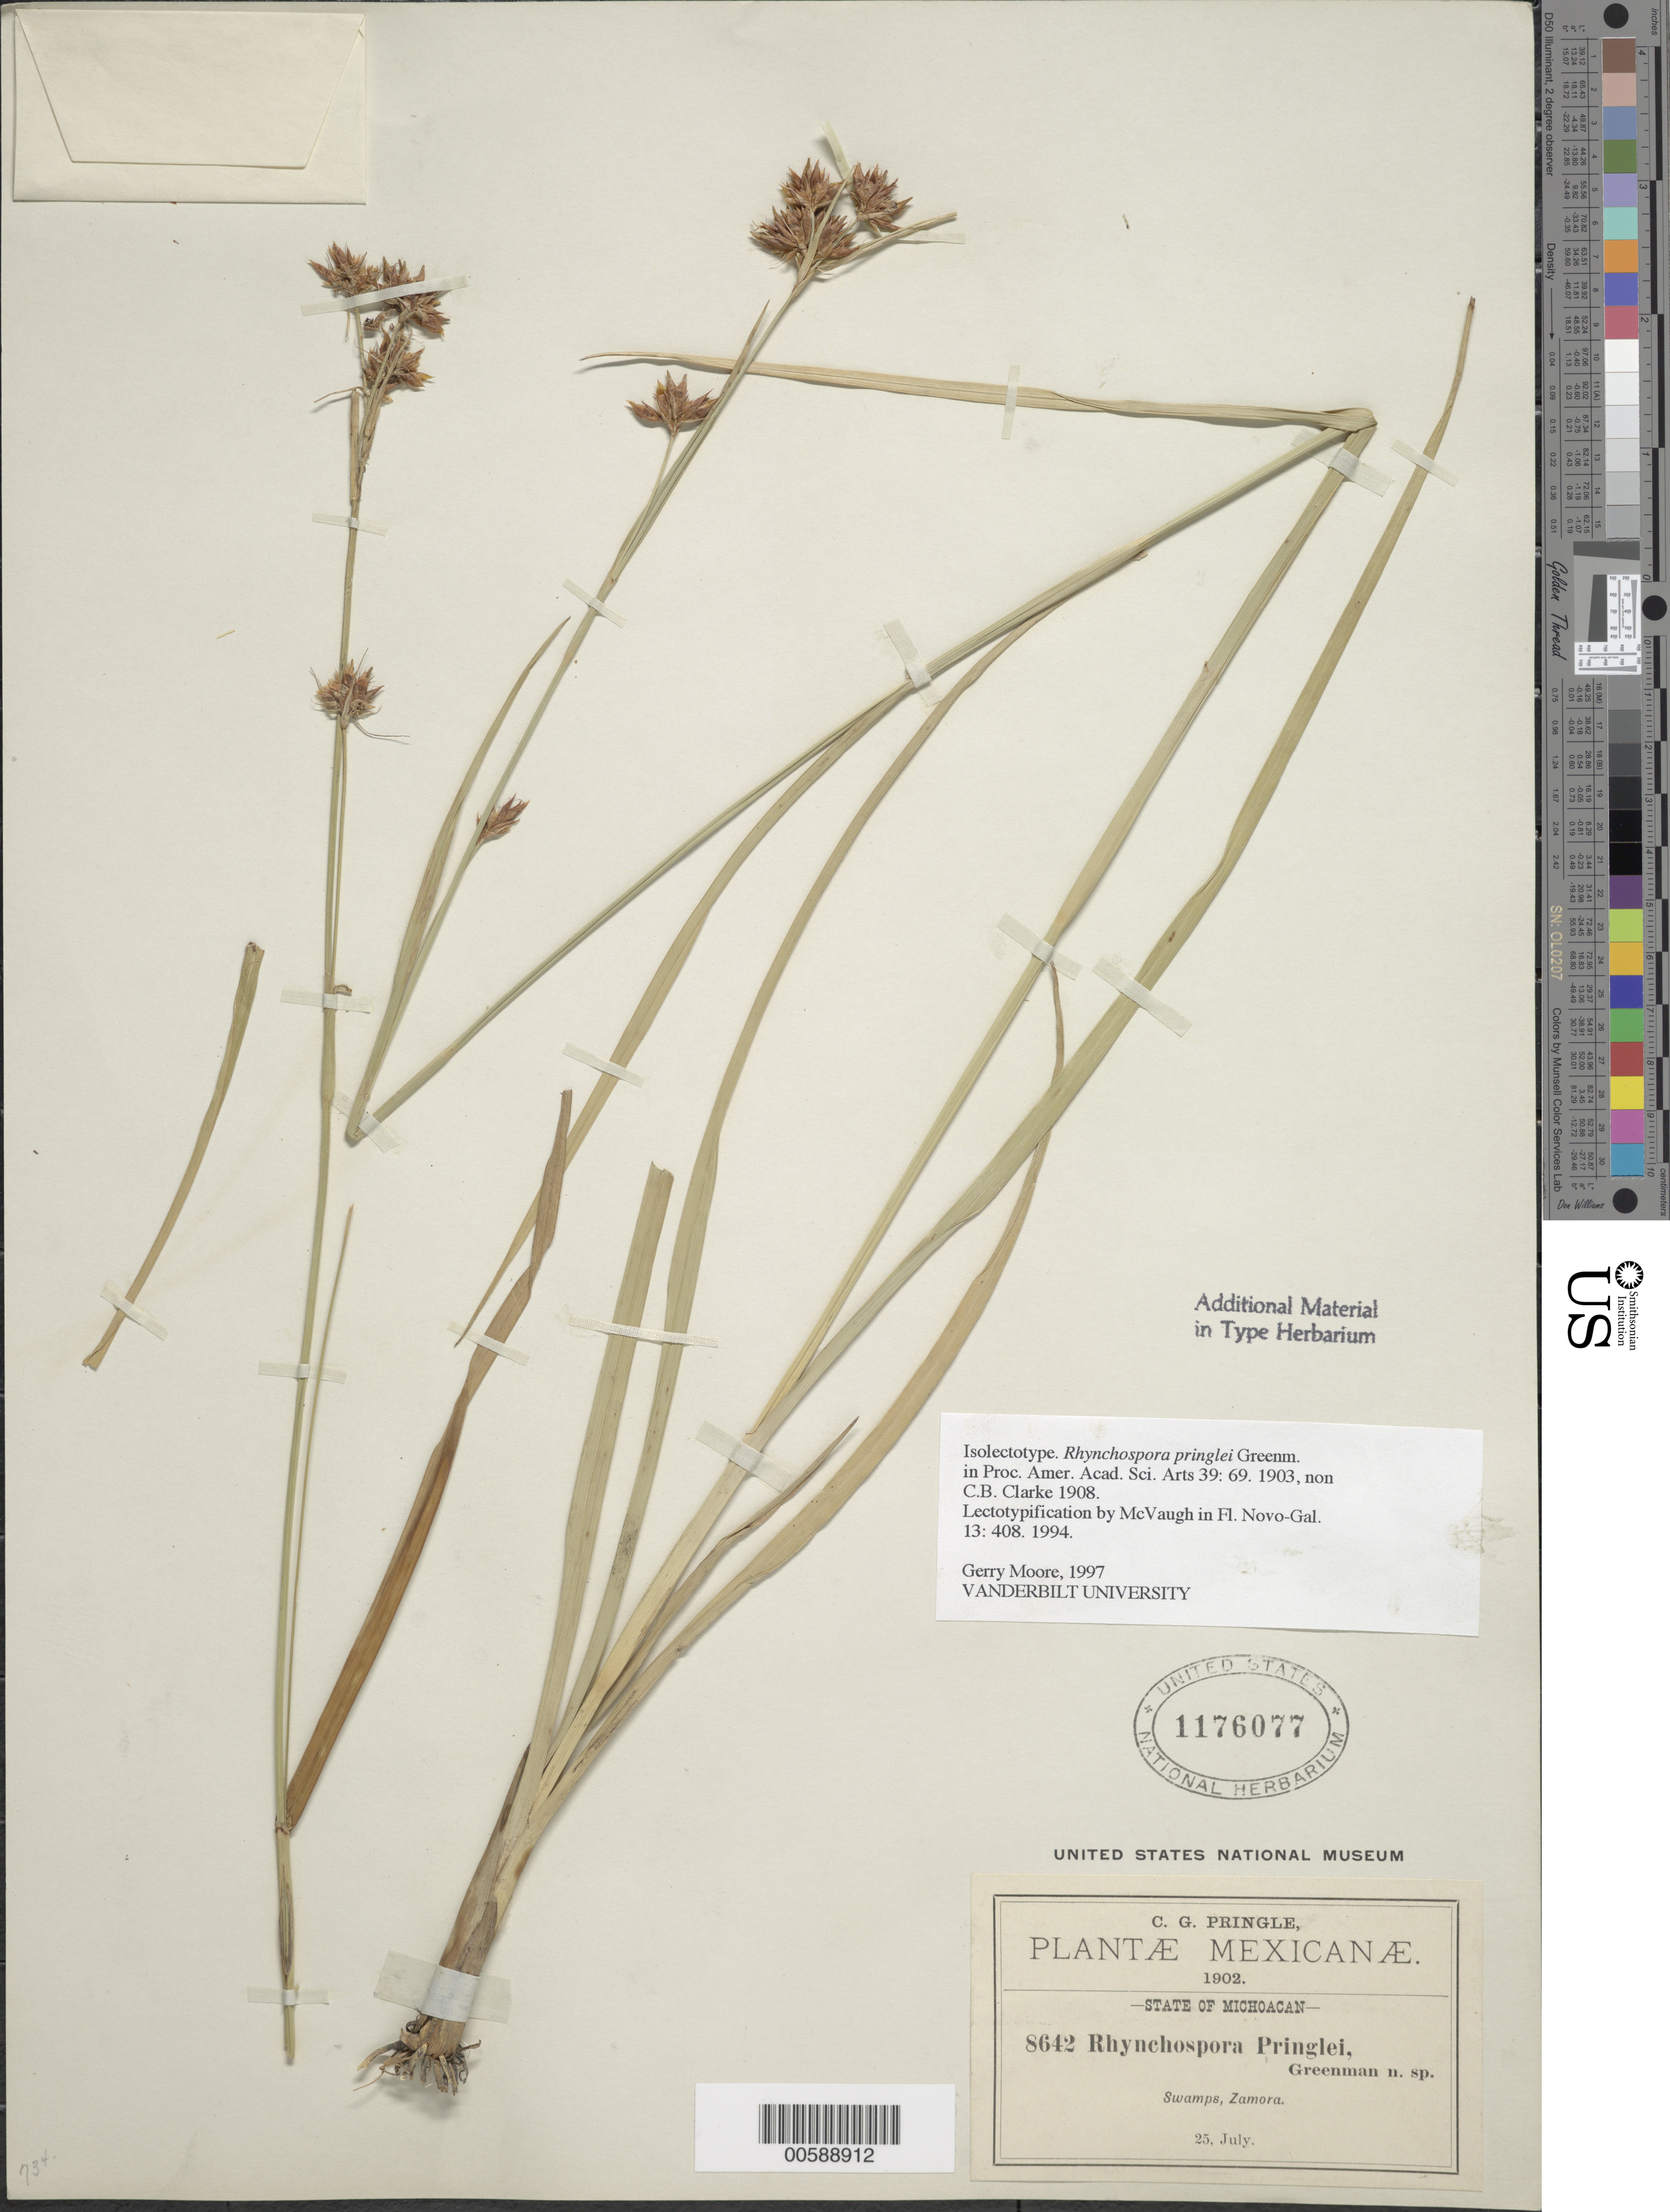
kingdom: Plantae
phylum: Tracheophyta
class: Liliopsida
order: Poales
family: Cyperaceae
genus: Rhynchospora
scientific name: Rhynchospora pringlei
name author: Greenm.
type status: Isolectotype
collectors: C. G. Pringle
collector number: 8642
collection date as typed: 25 Jul 1902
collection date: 1902-07-25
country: Mexico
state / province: Michoacán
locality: Zamora.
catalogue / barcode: US 1176077